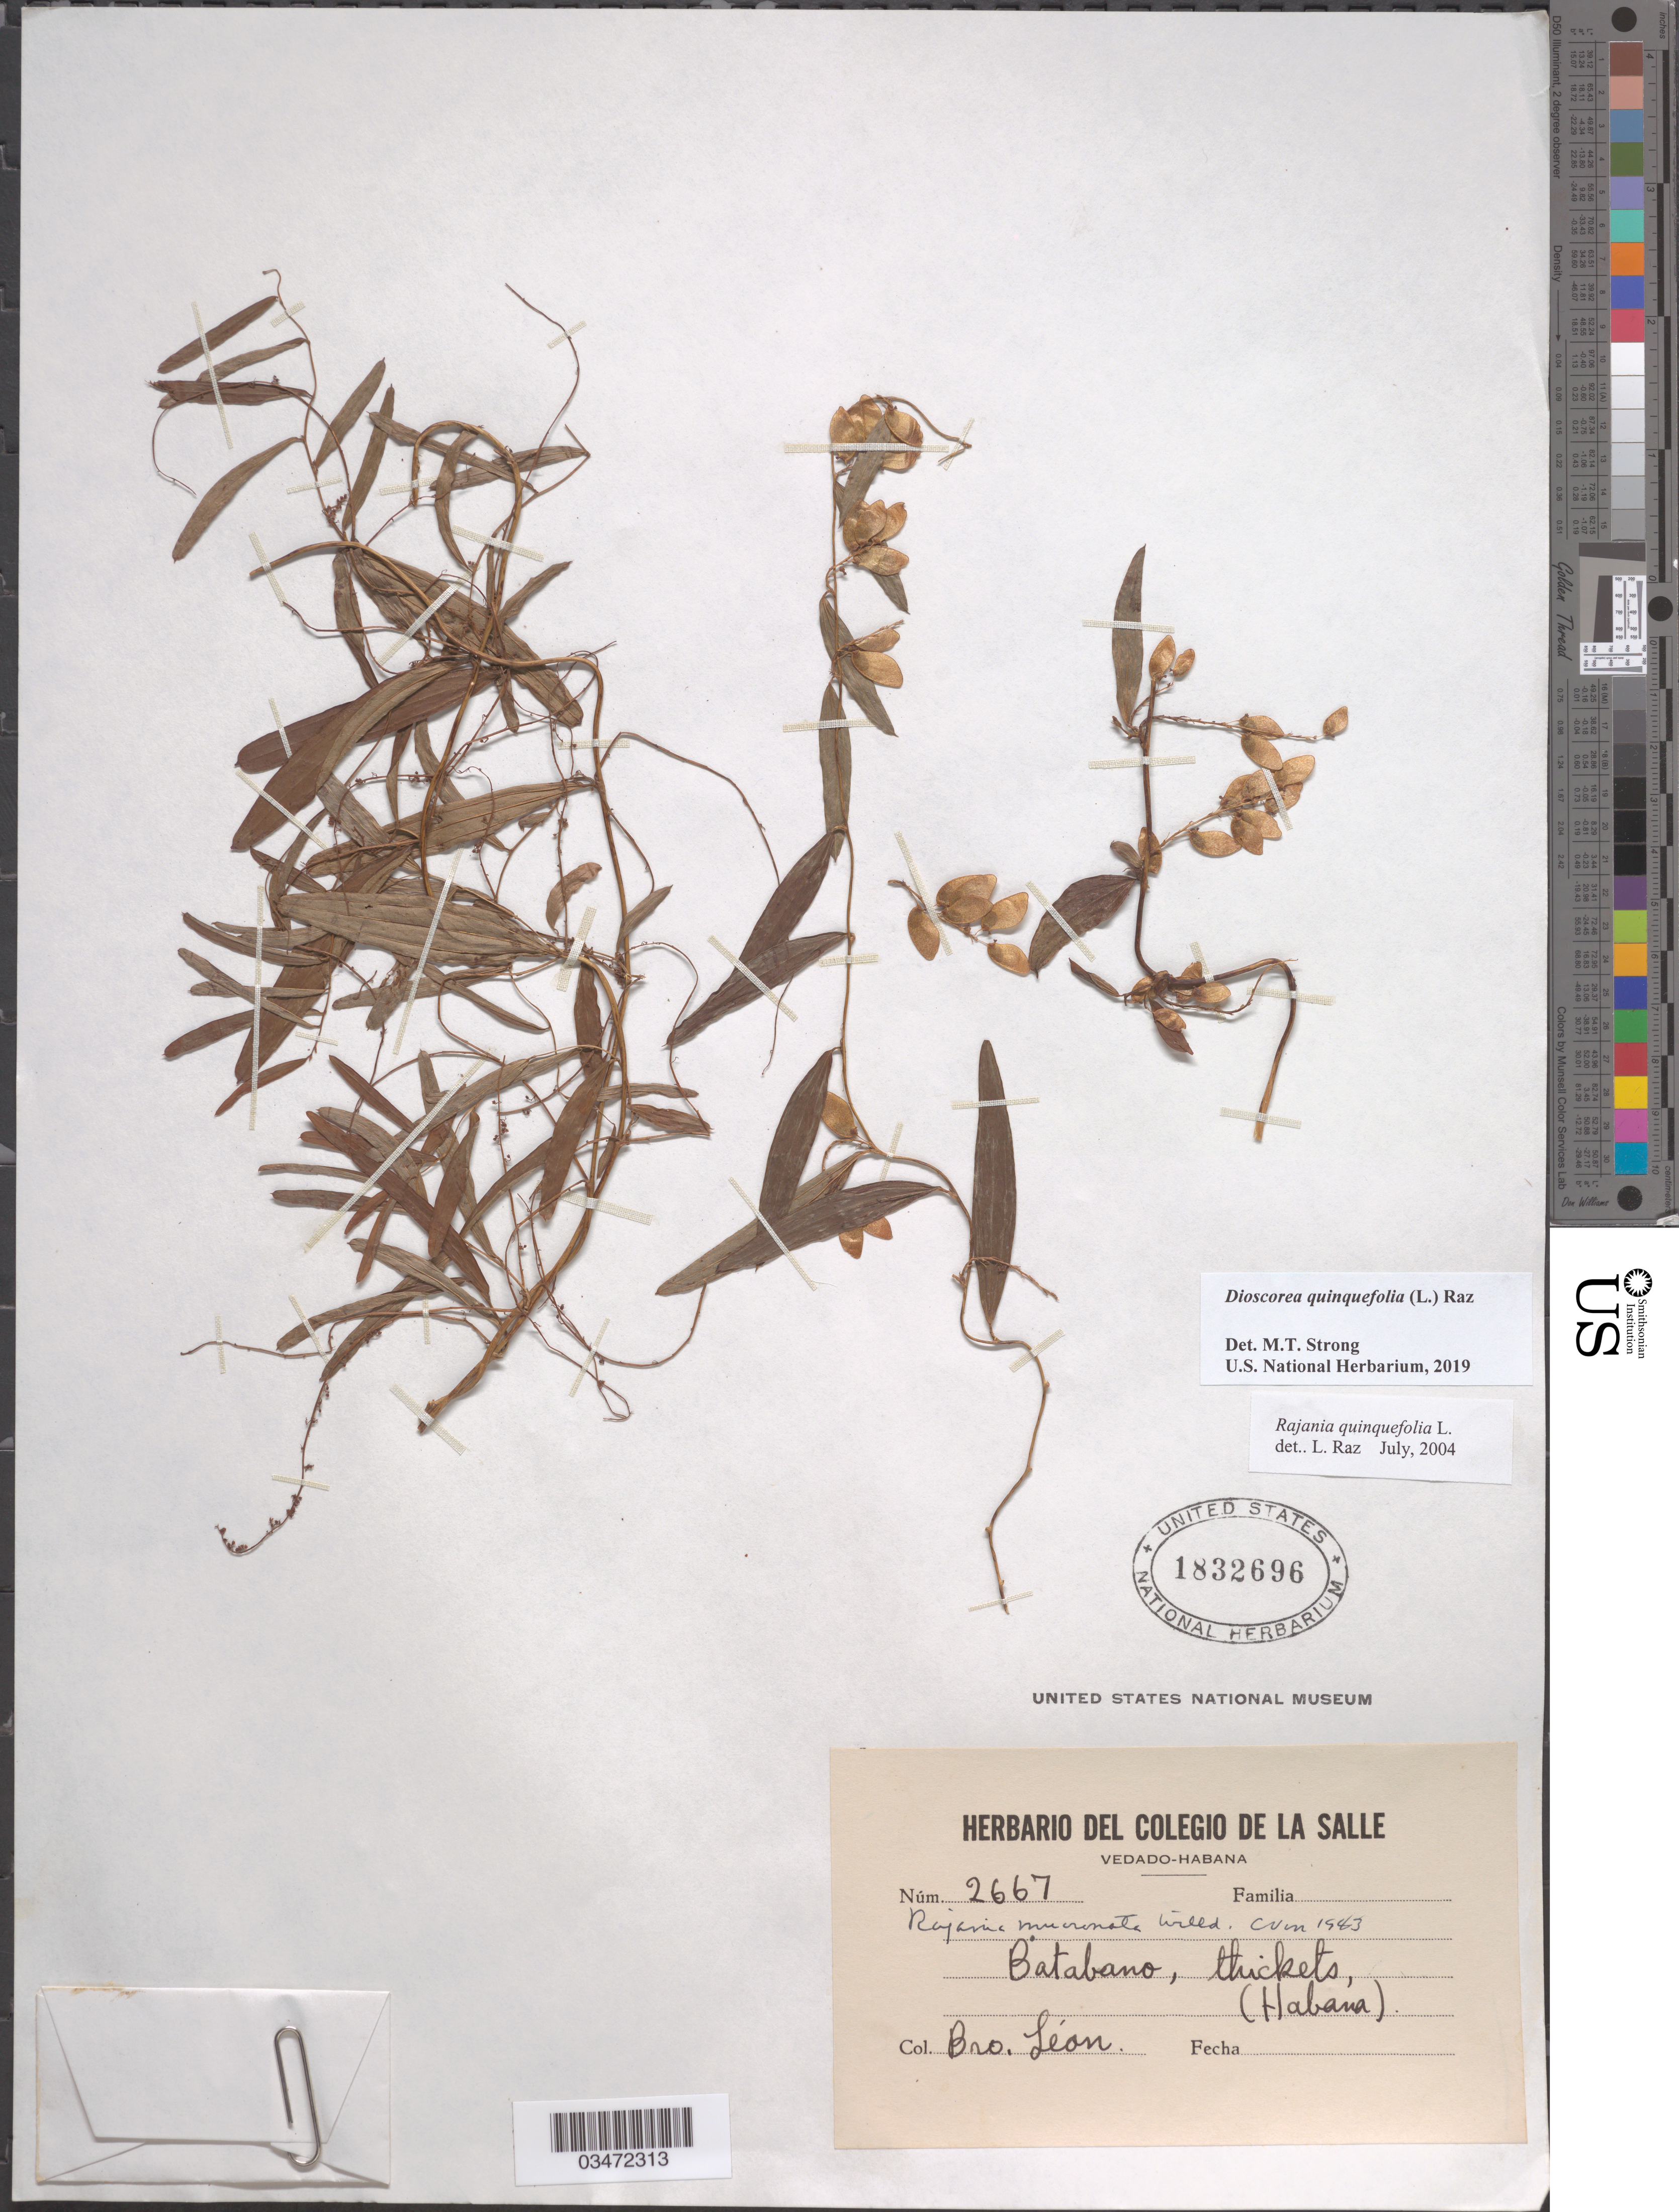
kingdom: Plantae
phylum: Tracheophyta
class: Liliopsida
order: Dioscoreales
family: Dioscoreaceae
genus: Dioscorea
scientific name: Dioscorea quinquefolia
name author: (L.) Raz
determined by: Strong, M. T., (US), Smithsonian Institution - National Museum of Natural History (UNITED STATES)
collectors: Bro. León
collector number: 2667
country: Cuba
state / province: Mayabeque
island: Cuba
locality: Batabano (Habana)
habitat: Thickets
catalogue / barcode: US 1832696